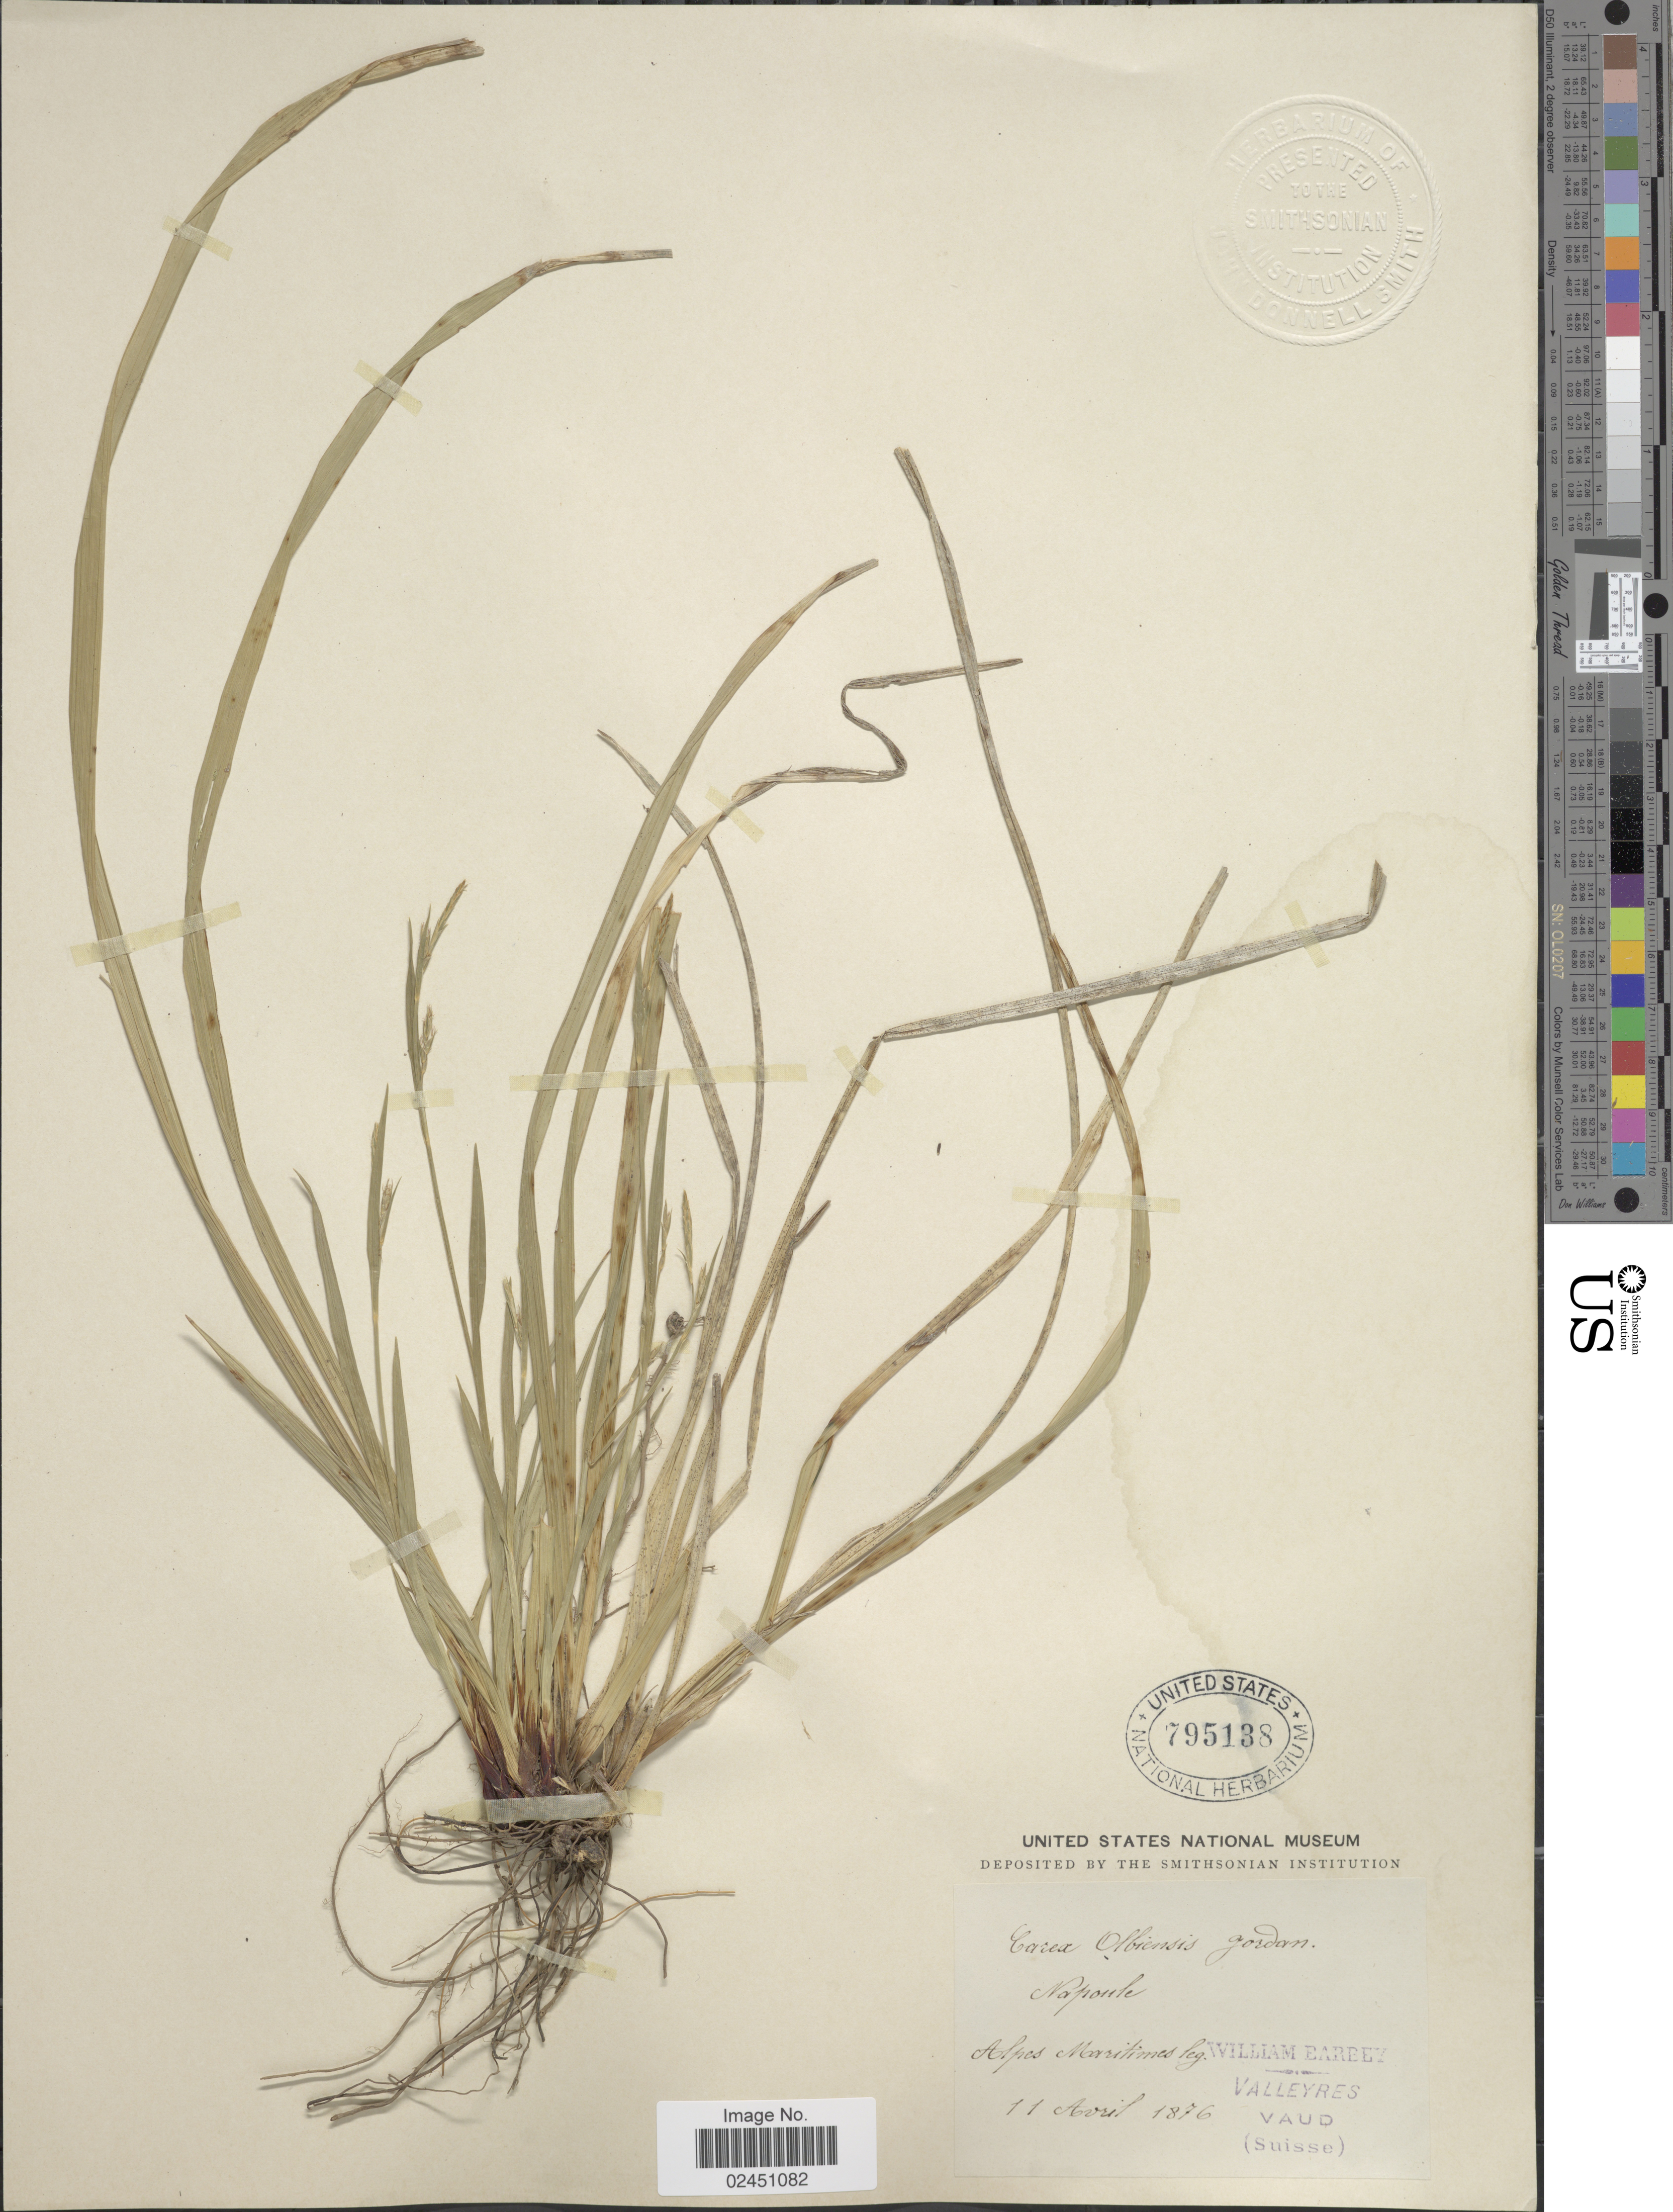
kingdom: Plantae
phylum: Tracheophyta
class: Liliopsida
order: Poales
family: Cyperaceae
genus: Carex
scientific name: Carex olbiensis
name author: Jord.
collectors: W. Barbey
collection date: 1876-04-11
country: France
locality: Alpes Maritimes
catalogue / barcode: US 795138